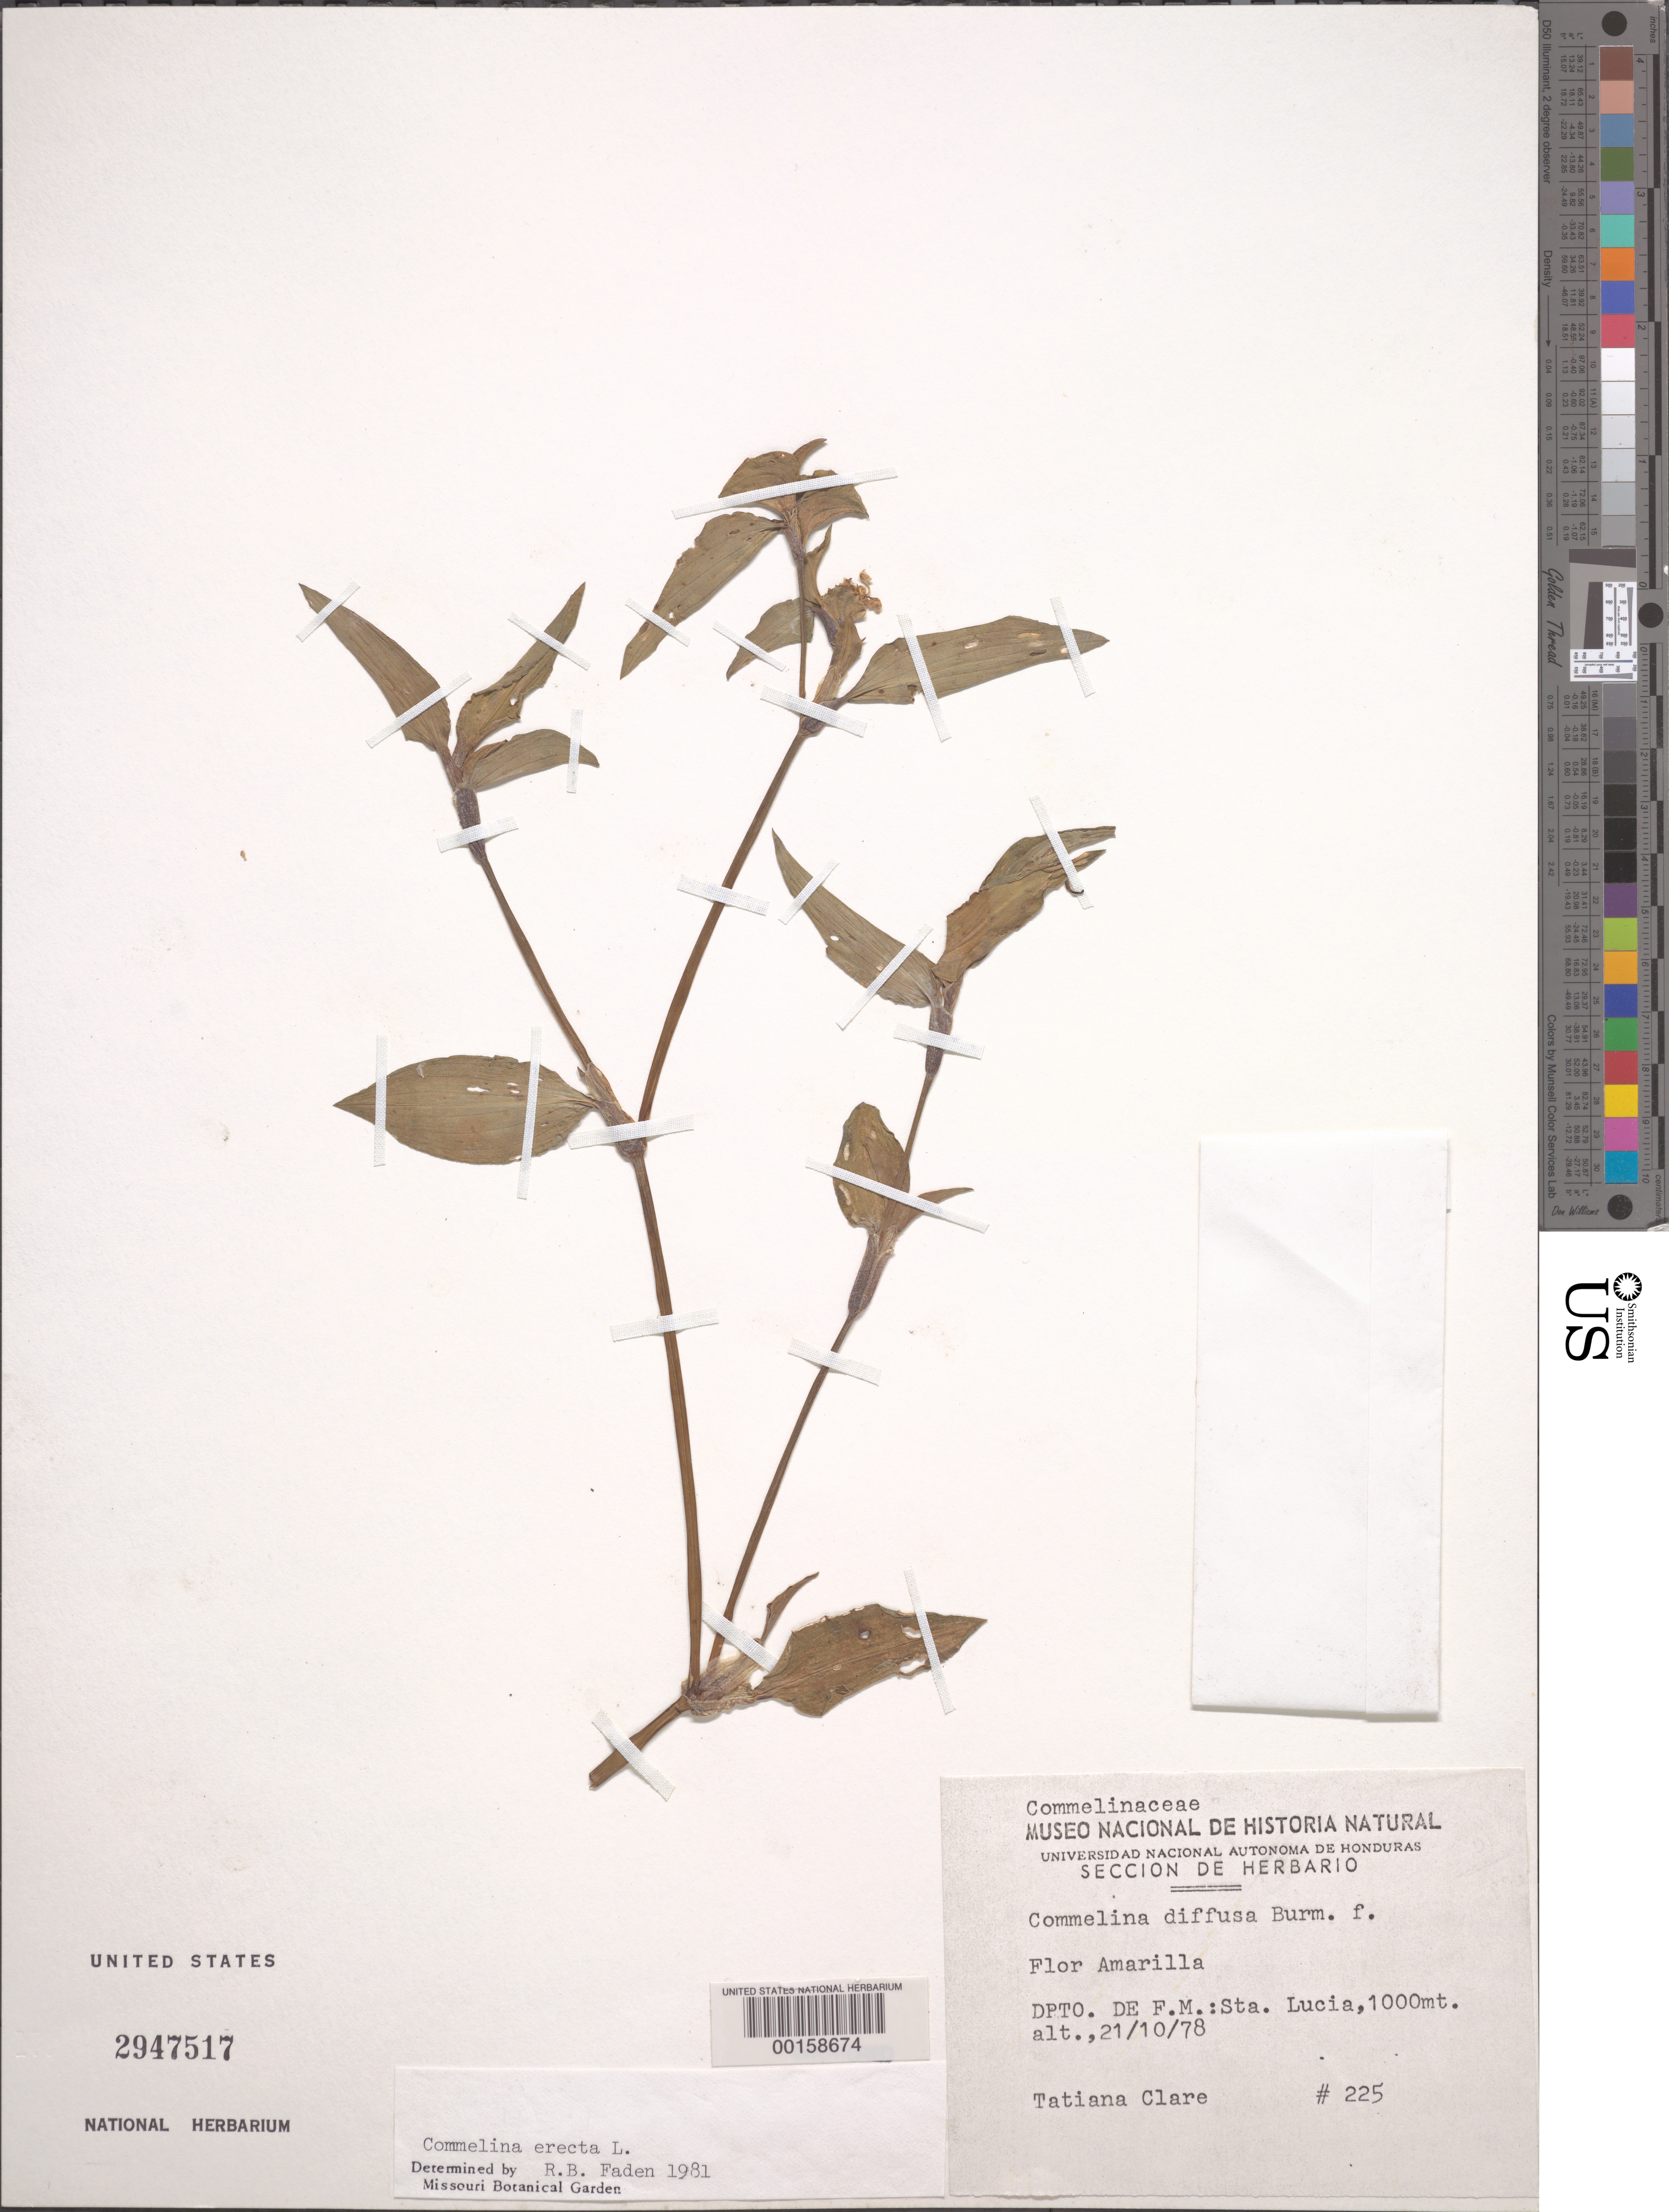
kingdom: Plantae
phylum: Tracheophyta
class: Liliopsida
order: Commelinales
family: Commelinaceae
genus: Commelina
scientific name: Commelina erecta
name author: L.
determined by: Faden, Robert B., (US), Smithsonian Institution - National Museum of Natural History (UNITED STATES)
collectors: T. Clare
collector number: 225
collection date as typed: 21 Oct 1978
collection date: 1978-10-21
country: Honduras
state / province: Fco. Morazán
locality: Santa Lucia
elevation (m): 1000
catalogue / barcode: US 2947517